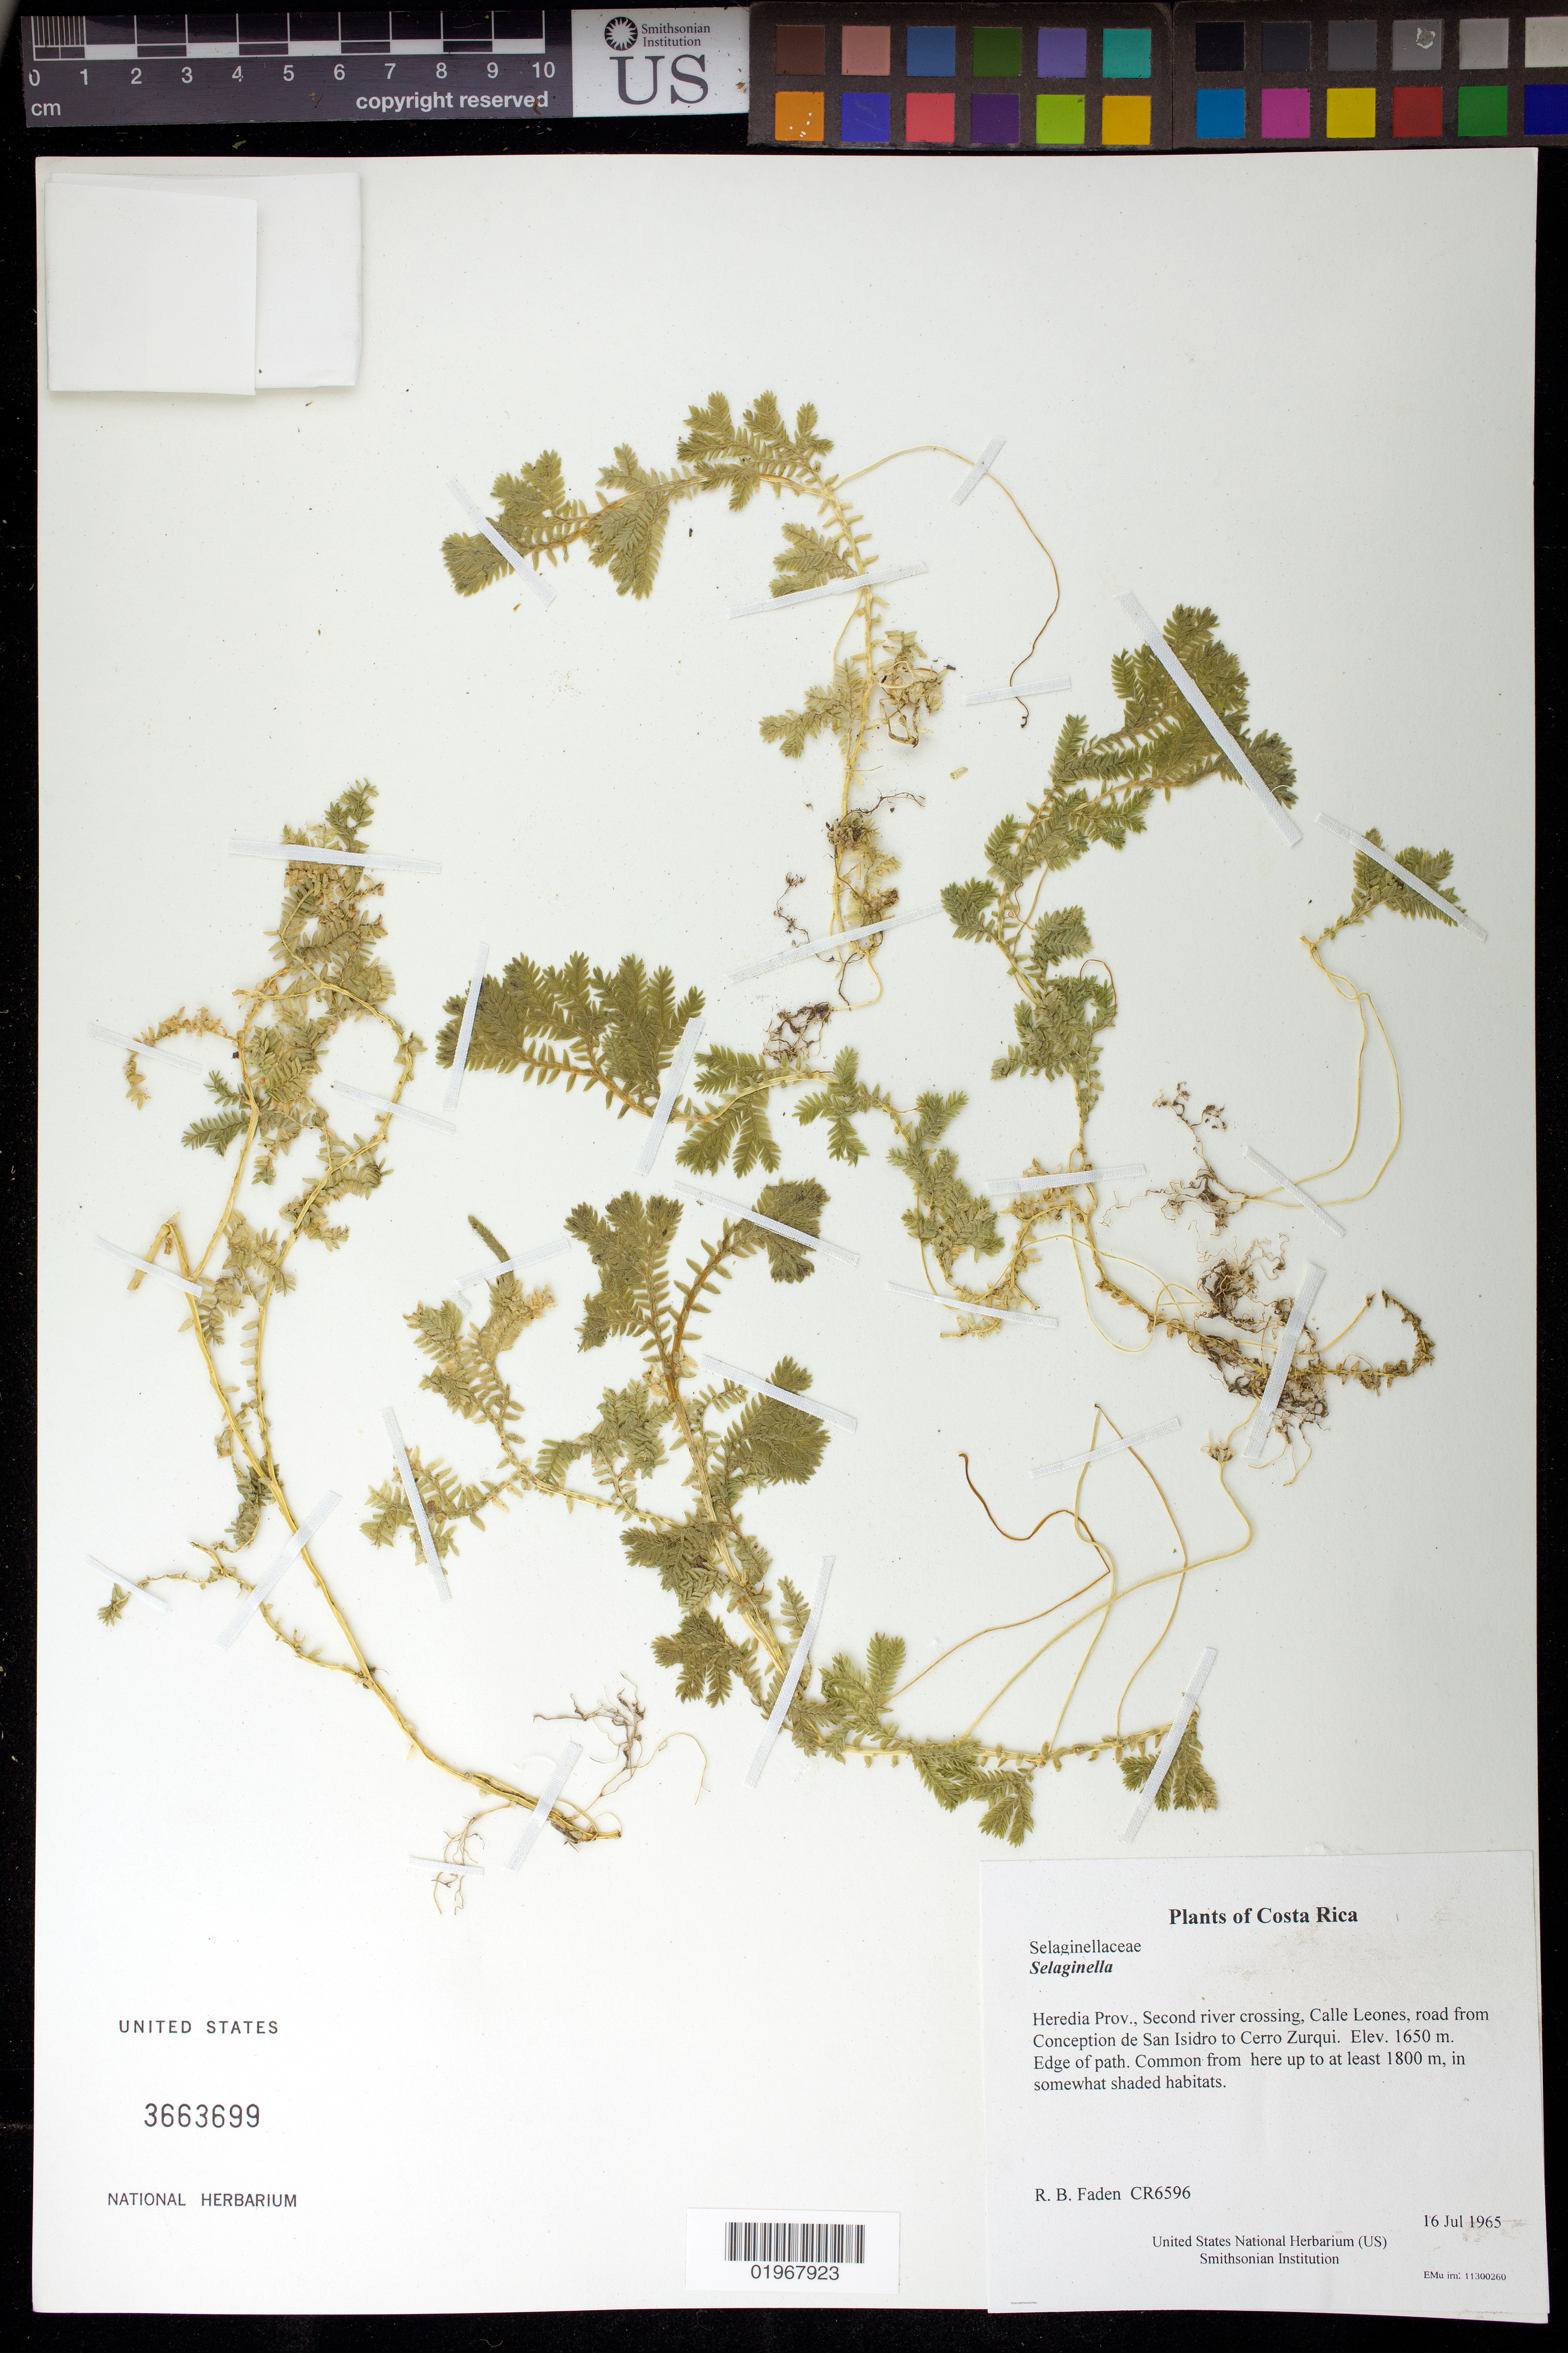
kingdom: Plantae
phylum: Tracheophyta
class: Lycopodiopsida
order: Selaginellales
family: Selaginellaceae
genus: Selaginella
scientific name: Selaginella sp.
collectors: R. B. Faden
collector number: CR6596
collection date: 1965-07-16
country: Costa Rica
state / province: Heredia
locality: Second river crossing, Calle Leones, road from Conception de San Isidro to Cerro Zurqui.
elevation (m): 1650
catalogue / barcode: US 3663699